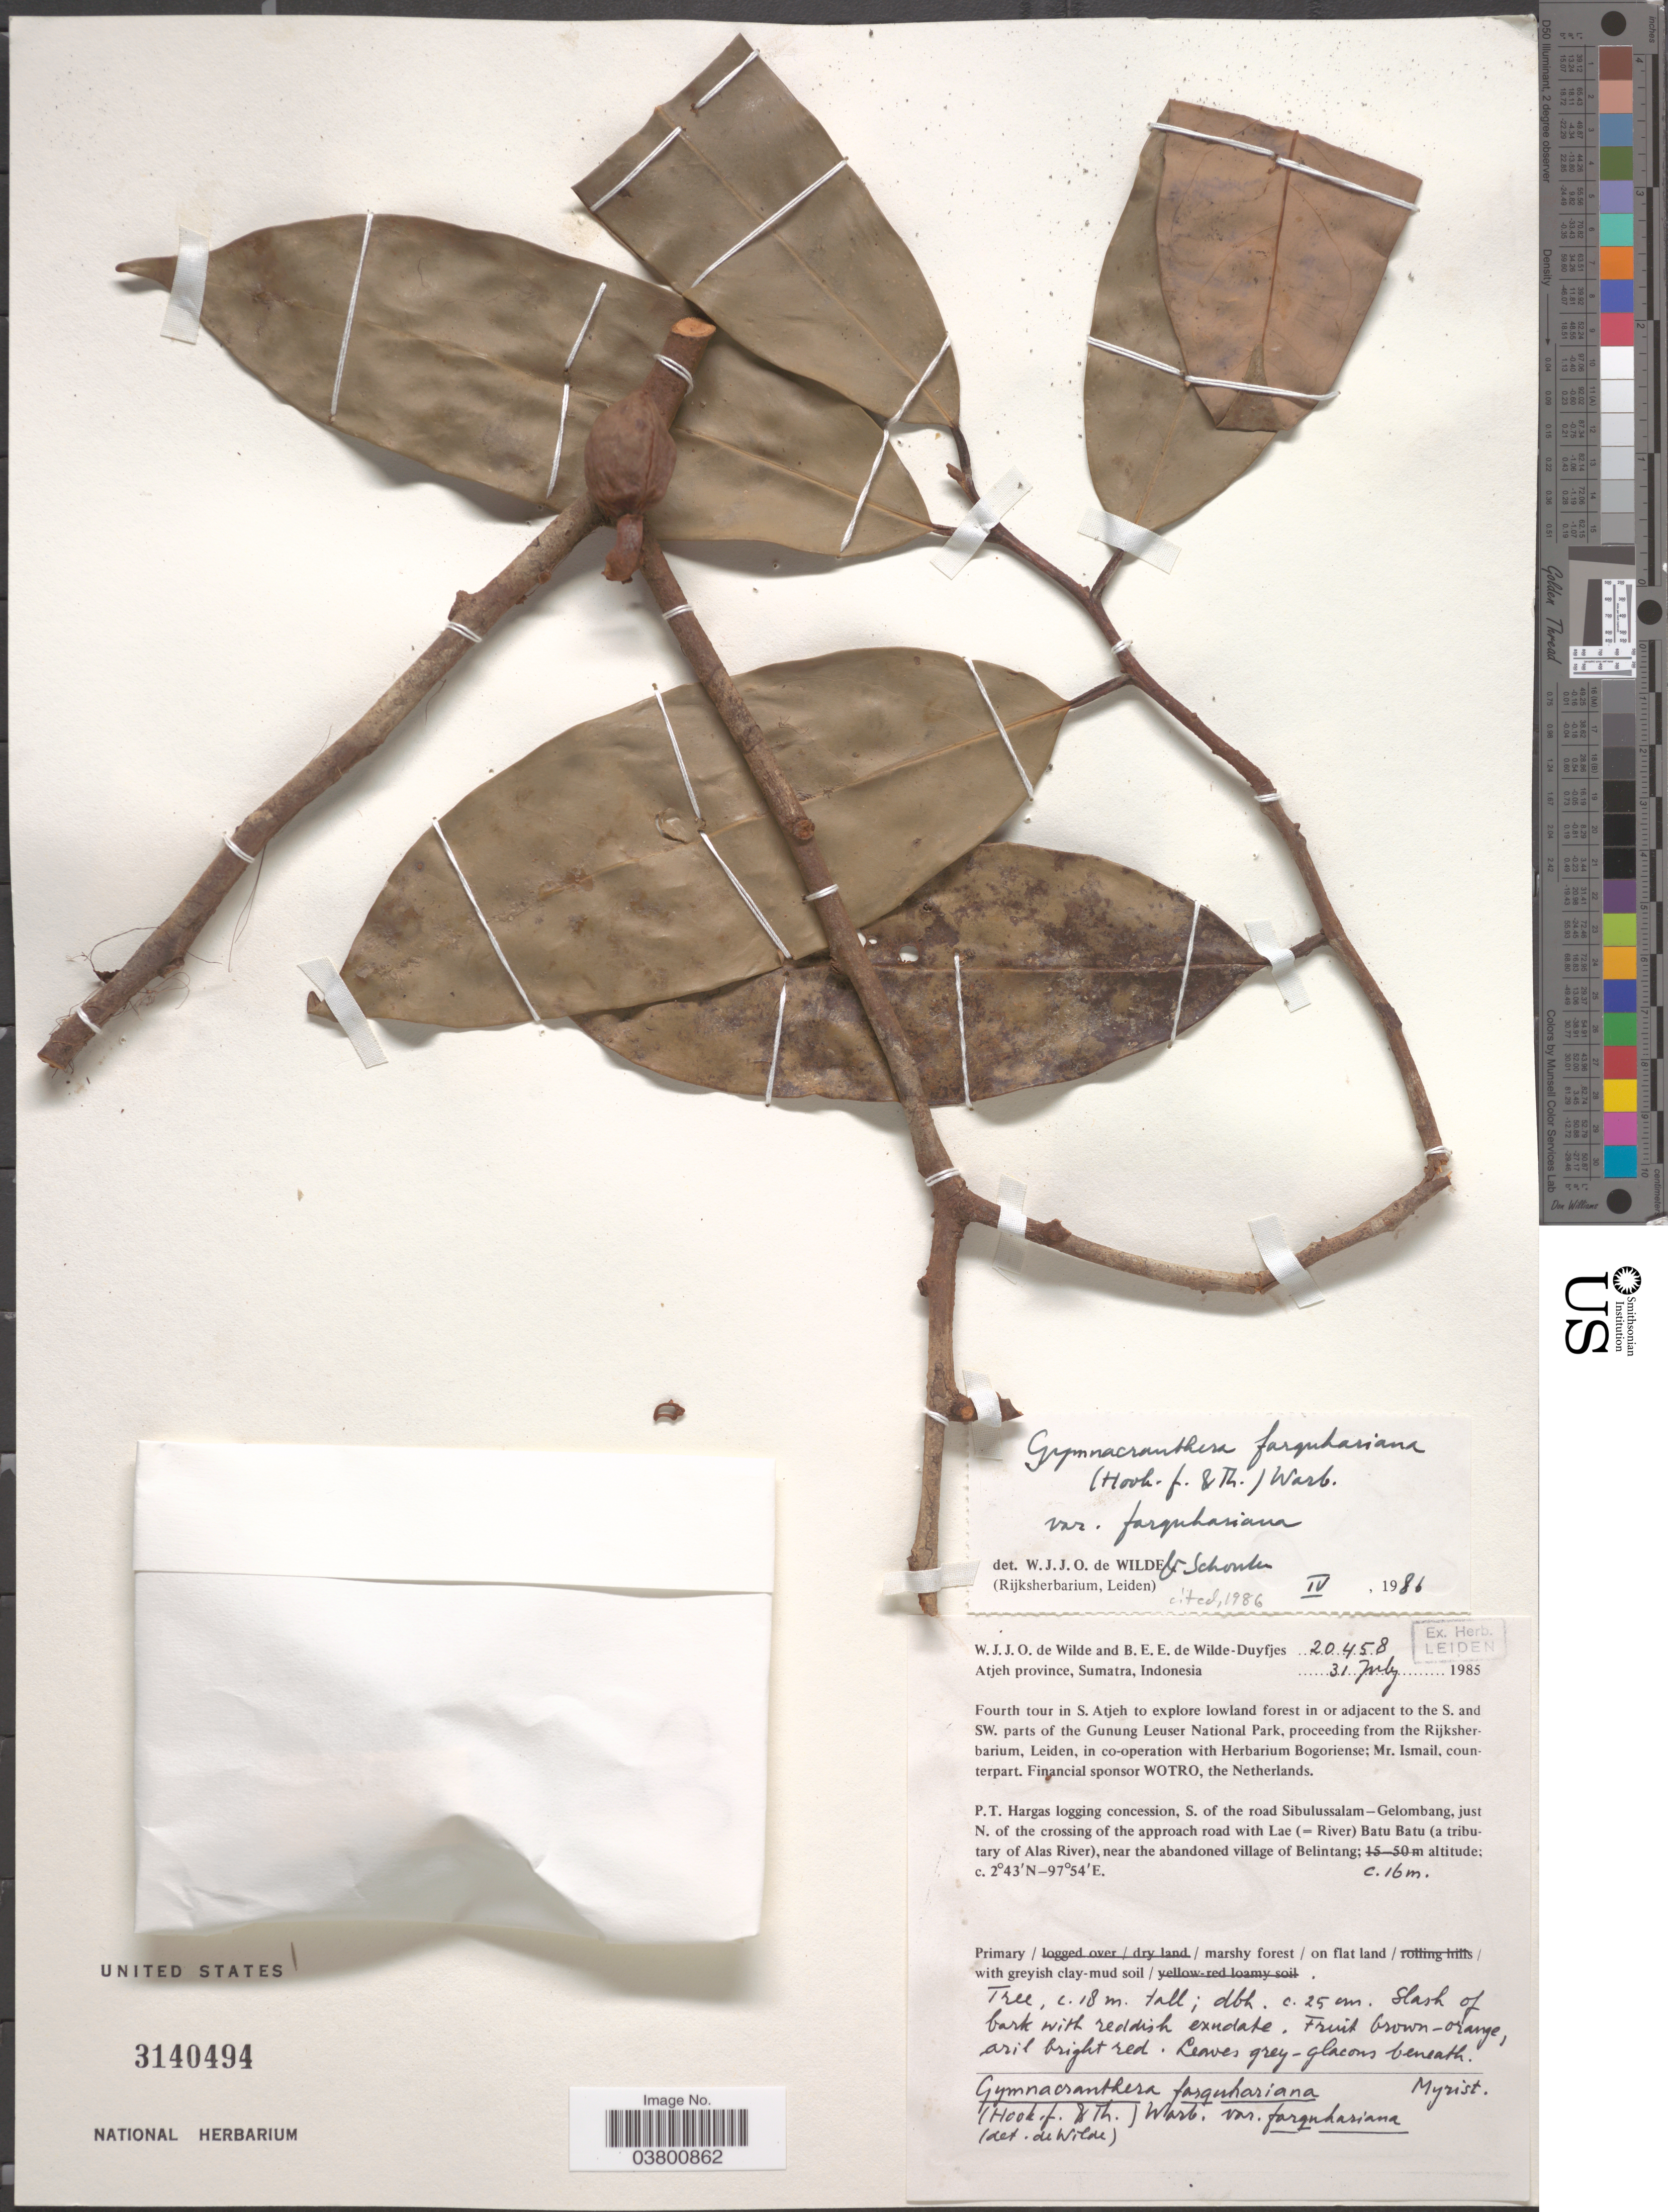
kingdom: Plantae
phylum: Tracheophyta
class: Magnoliopsida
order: Magnoliales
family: Myristicaceae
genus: Gymnacranthera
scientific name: Gymnacranthera farquhariana var. farquhariana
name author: (Wall. ex Hook. f. & Thomson) Warb.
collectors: W. J. de Wilde & B. E. de Wilde-Duyfjes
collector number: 20458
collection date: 1985-07-31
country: Indonesia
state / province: Sumatra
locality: Atjeh province. Fourth tour in S. Atjeh to explore lowland forest in or adjacent to the S. and SW. parts of the Gunung Leuser National Park. P.T. Hargas logging concession, S. of the road Sibulussalam-Gelombang, just N. of the crossing of the approach road with Lae (=River) Batu Batu (at tributary of Alas River), near the abandoned village of Belintang.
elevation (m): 16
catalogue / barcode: US 3140494